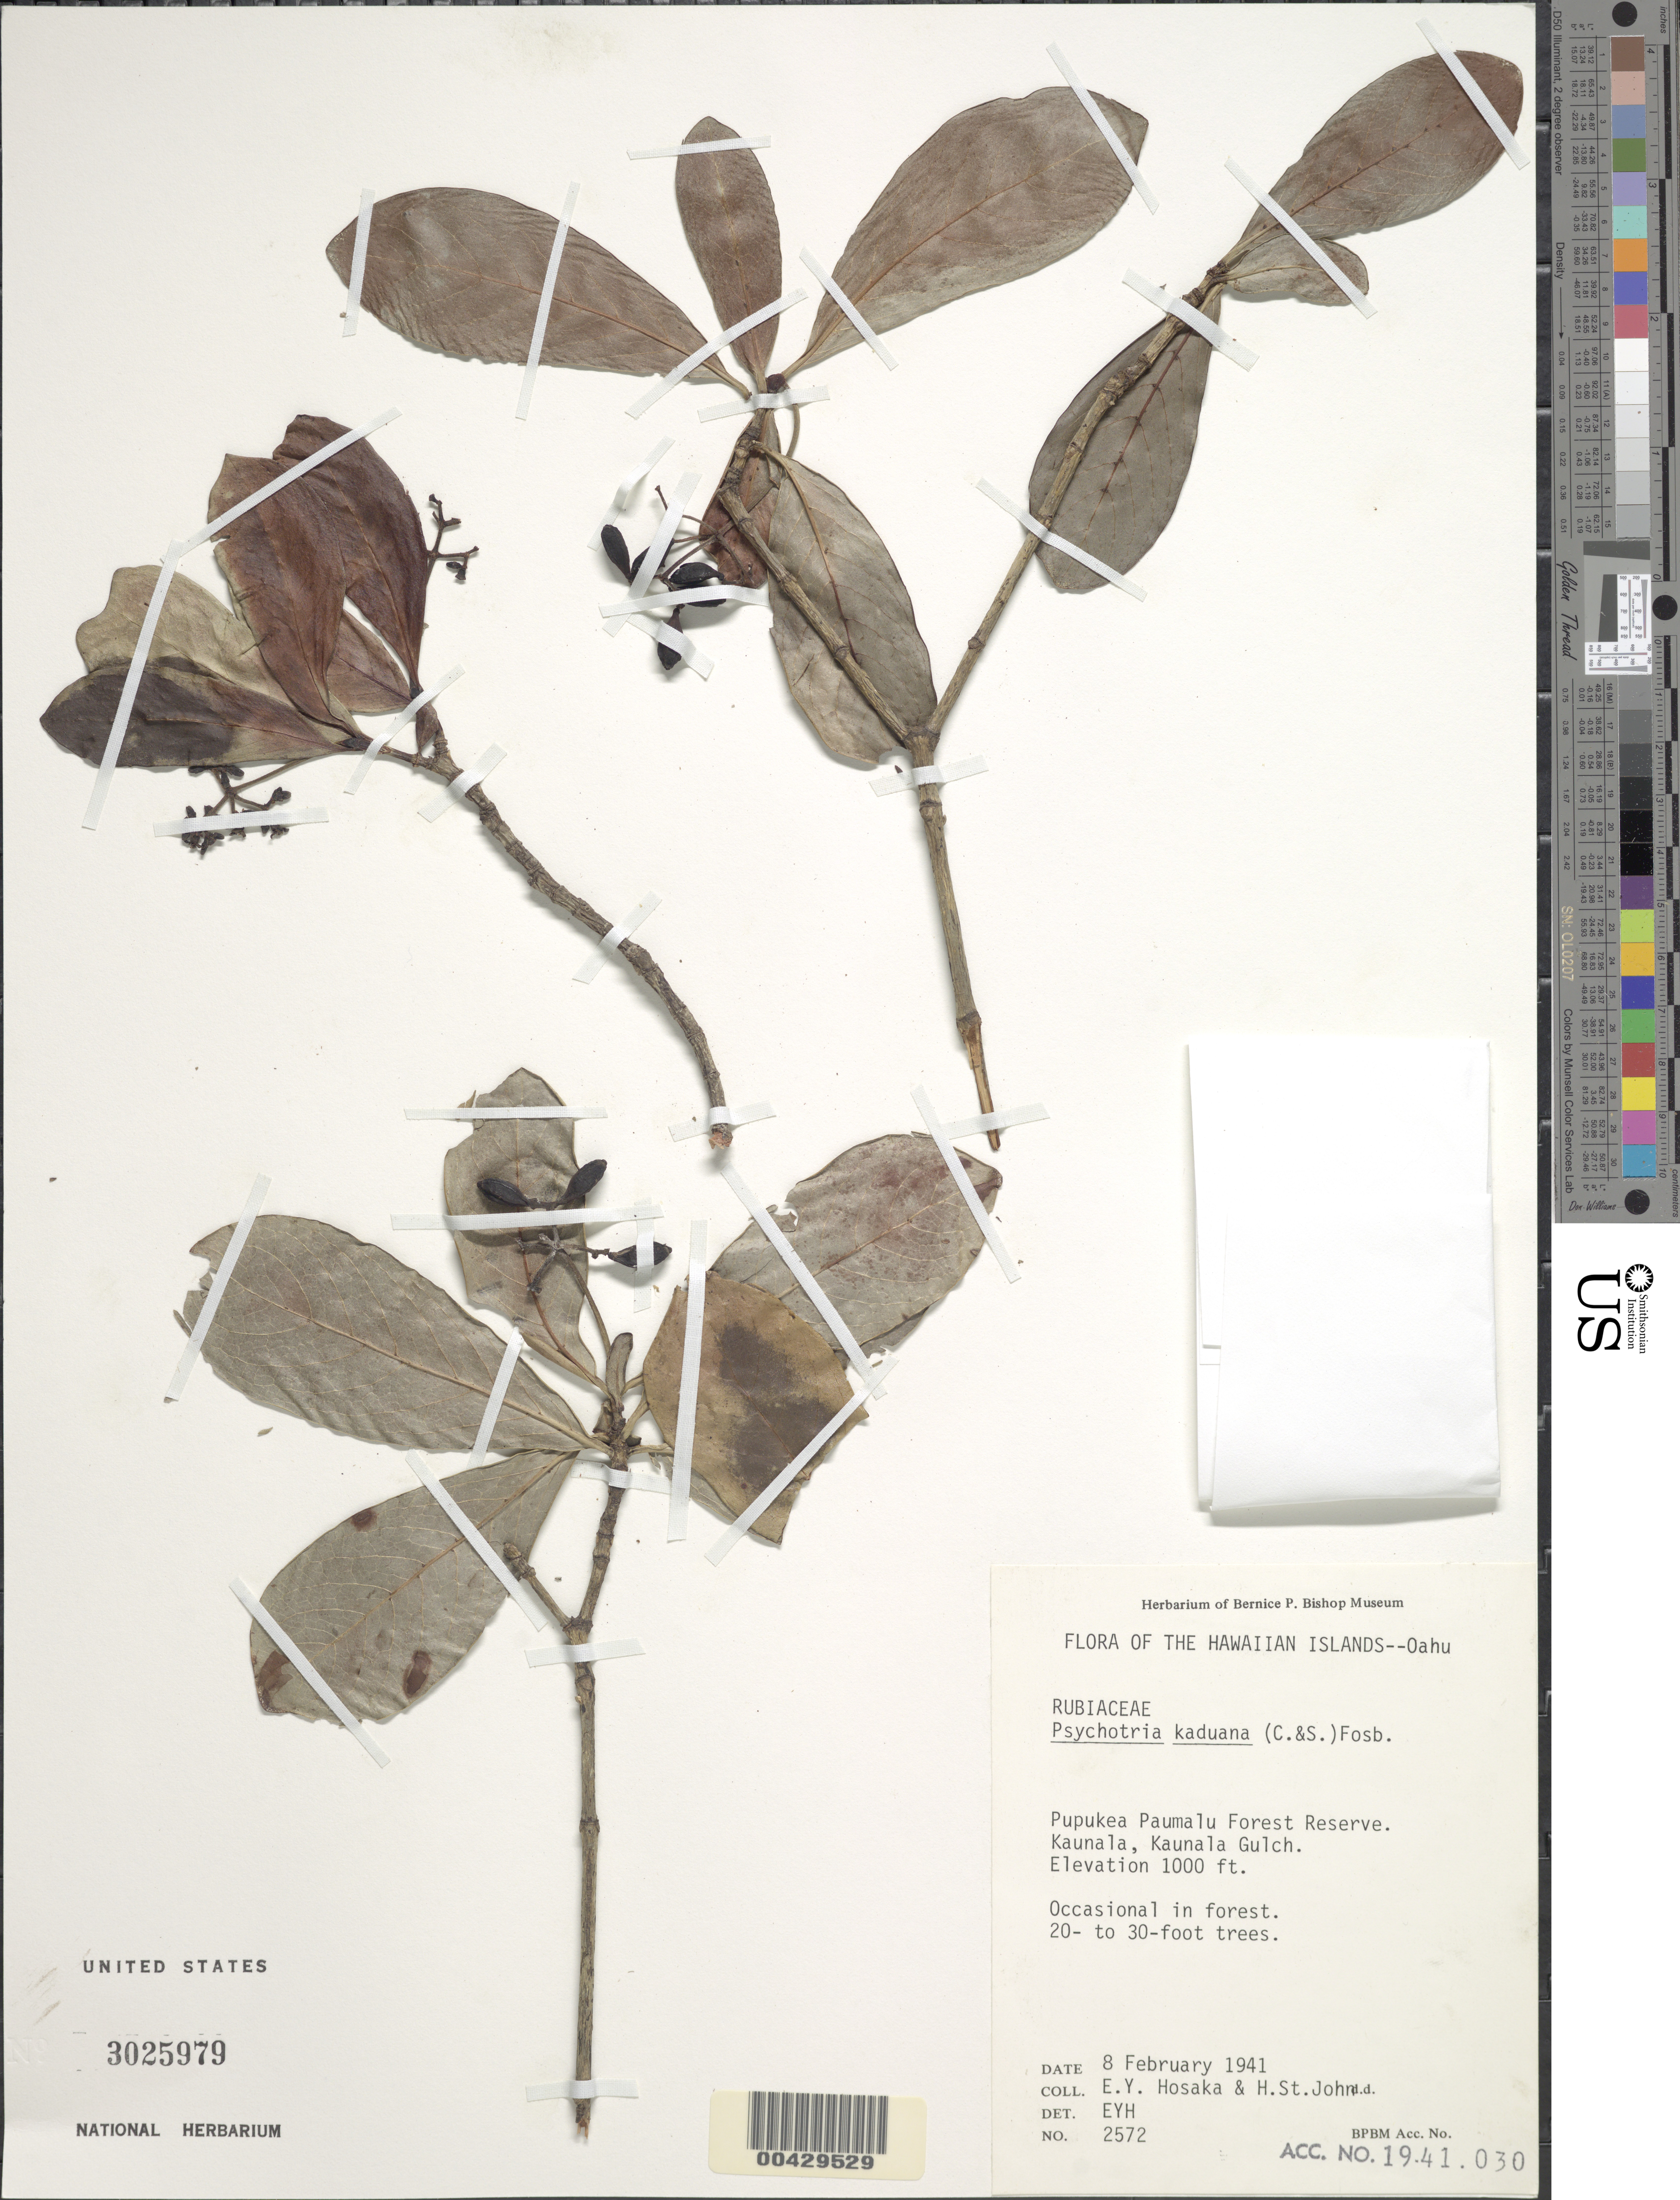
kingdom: Plantae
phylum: Tracheophyta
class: Magnoliopsida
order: Gentianales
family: Rubiaceae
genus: Psychotria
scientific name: Psychotria kaduana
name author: (Cham. & Schltdl.) Fosberg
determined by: Hosaka, E. Y.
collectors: E. Y. Hosaka & H. St. John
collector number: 2572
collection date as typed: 8 Feb 1941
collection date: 1941-02-08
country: United States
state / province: Hawaii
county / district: Honolulu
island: Oahu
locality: Pupukea Paumalu Forest Reserve, Kaunala, Kaunala Gulch.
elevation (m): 305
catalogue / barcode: US 3025979